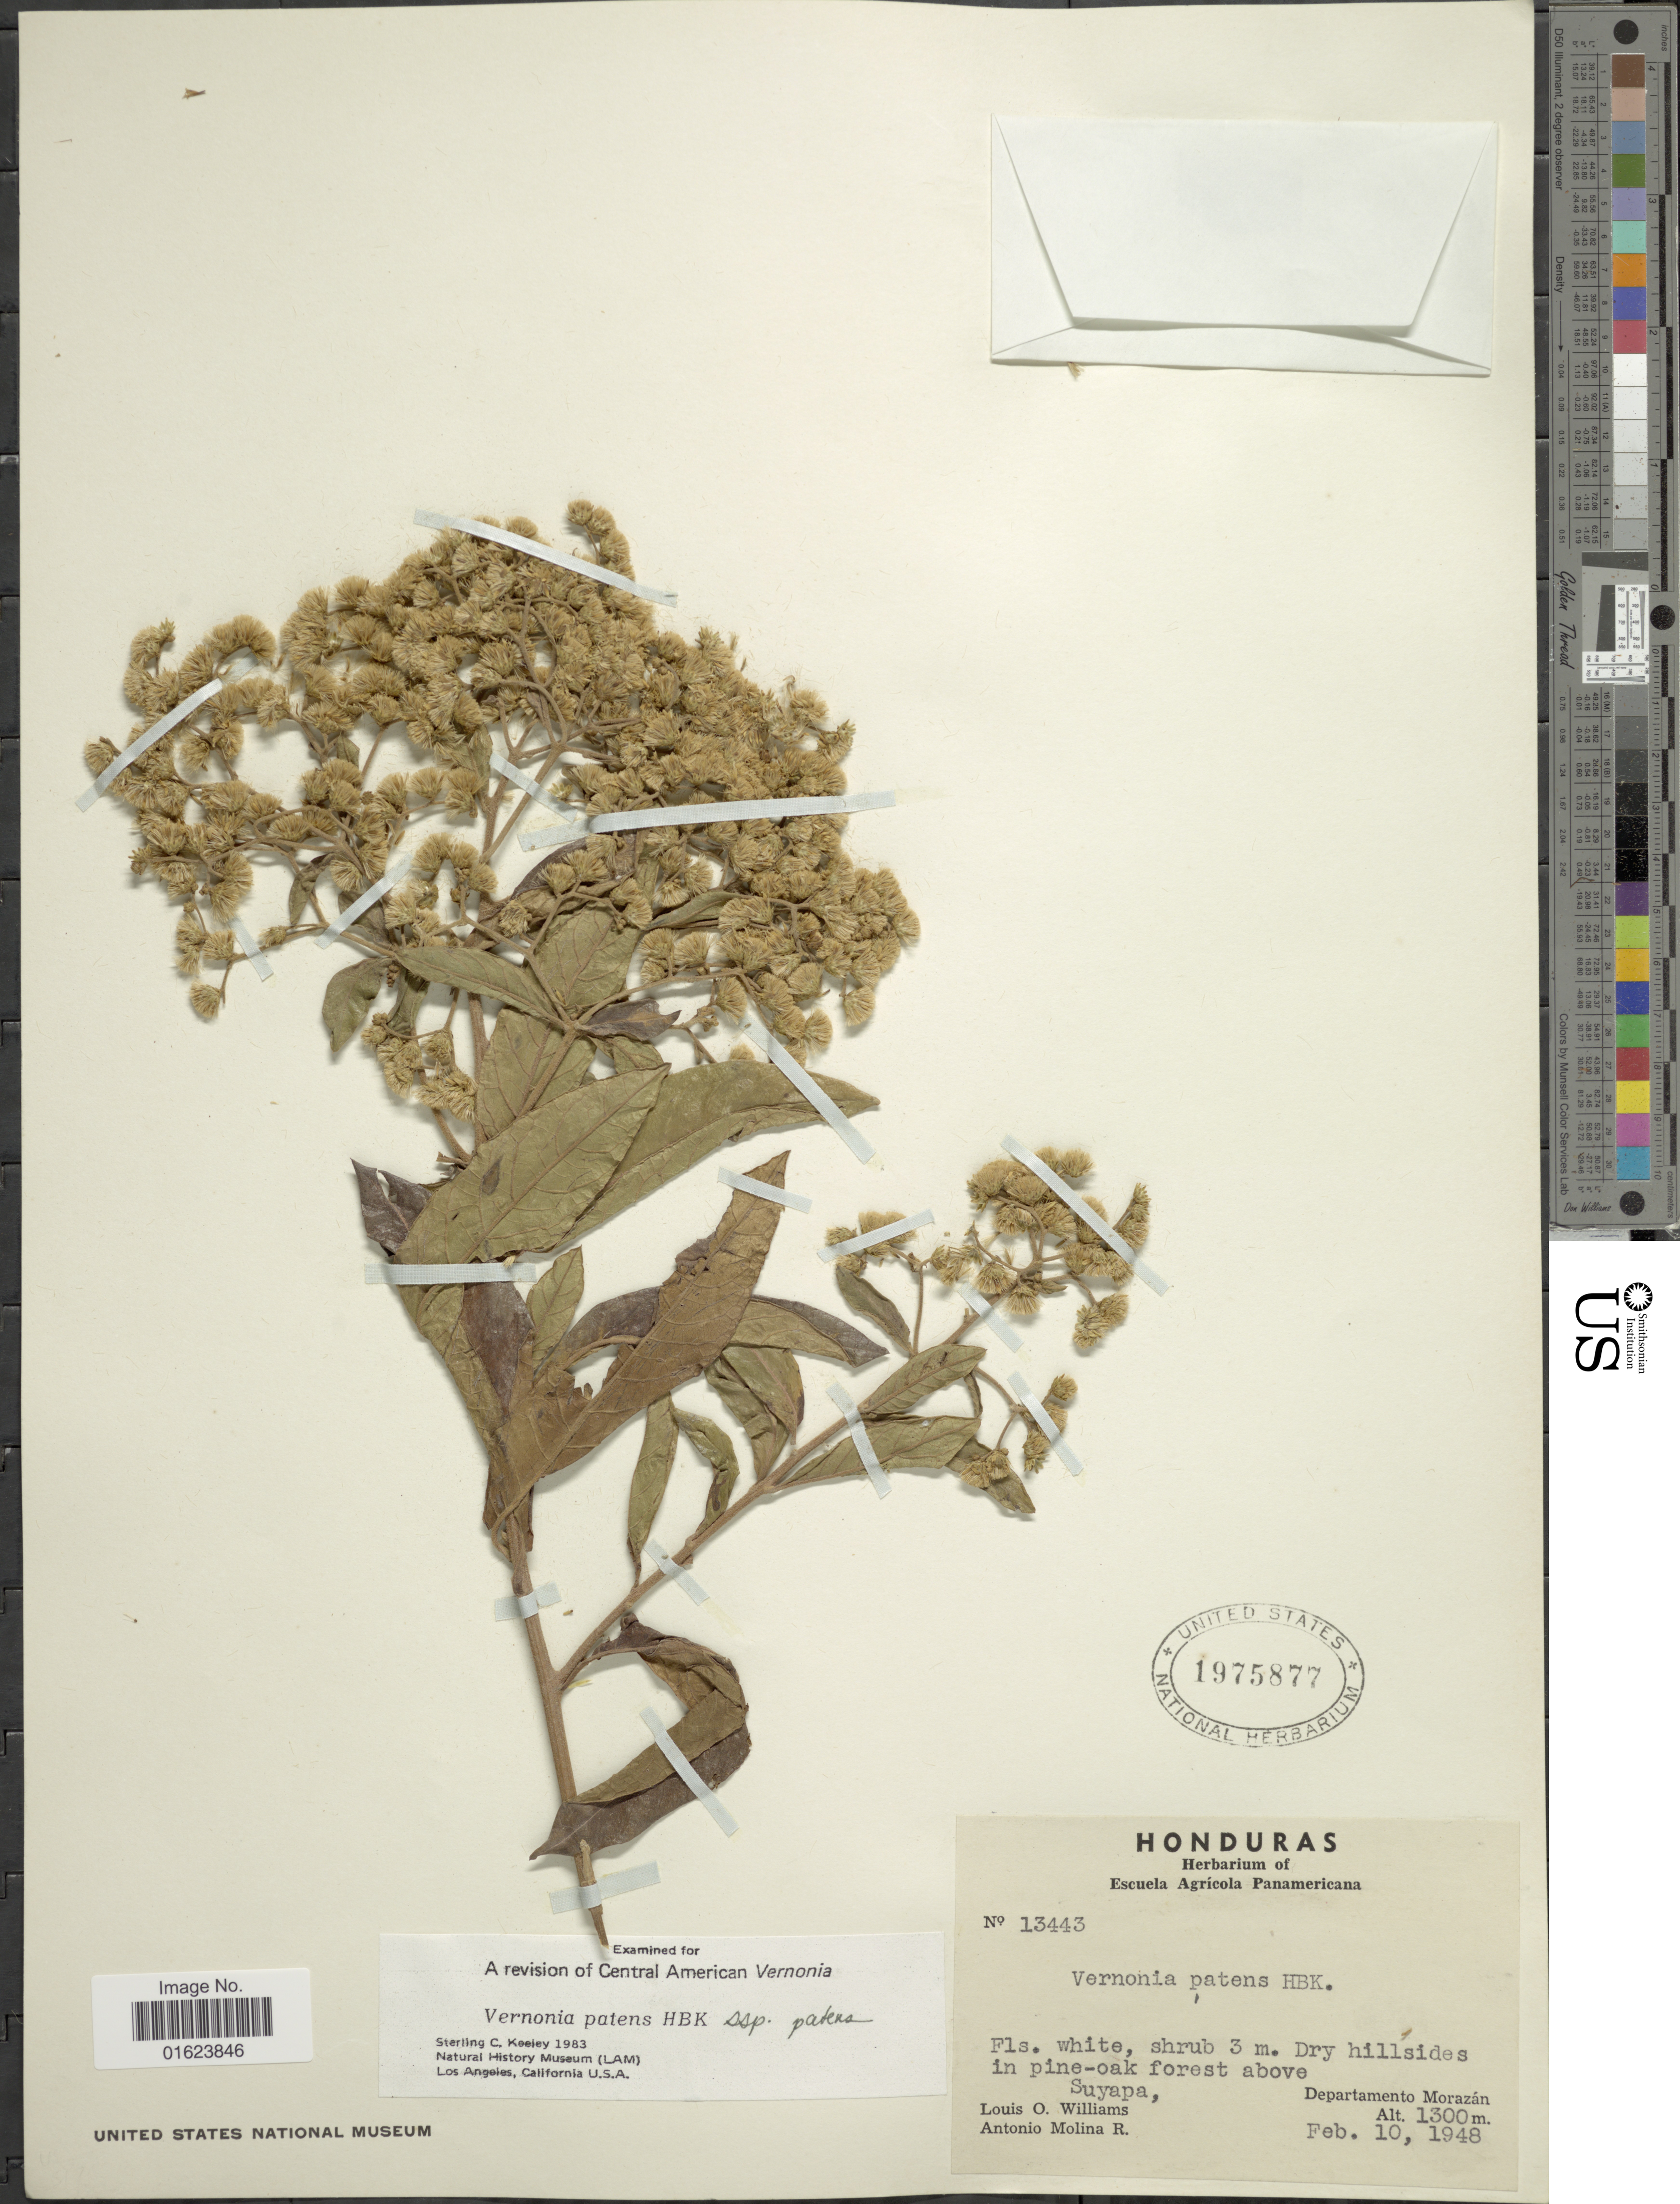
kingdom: Plantae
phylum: Tracheophyta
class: Magnoliopsida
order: Asterales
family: Asteraceae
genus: Vernonanthura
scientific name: Vernonanthura patens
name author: (Kunth) H. Rob.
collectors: L. O. Williams & A. Molina R.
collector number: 13443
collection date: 1948-02-10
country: Honduras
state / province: Fco. Morazán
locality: Departamento Morazan. pine-oak forest above Suyapa.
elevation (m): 1300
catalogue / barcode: US 1975877